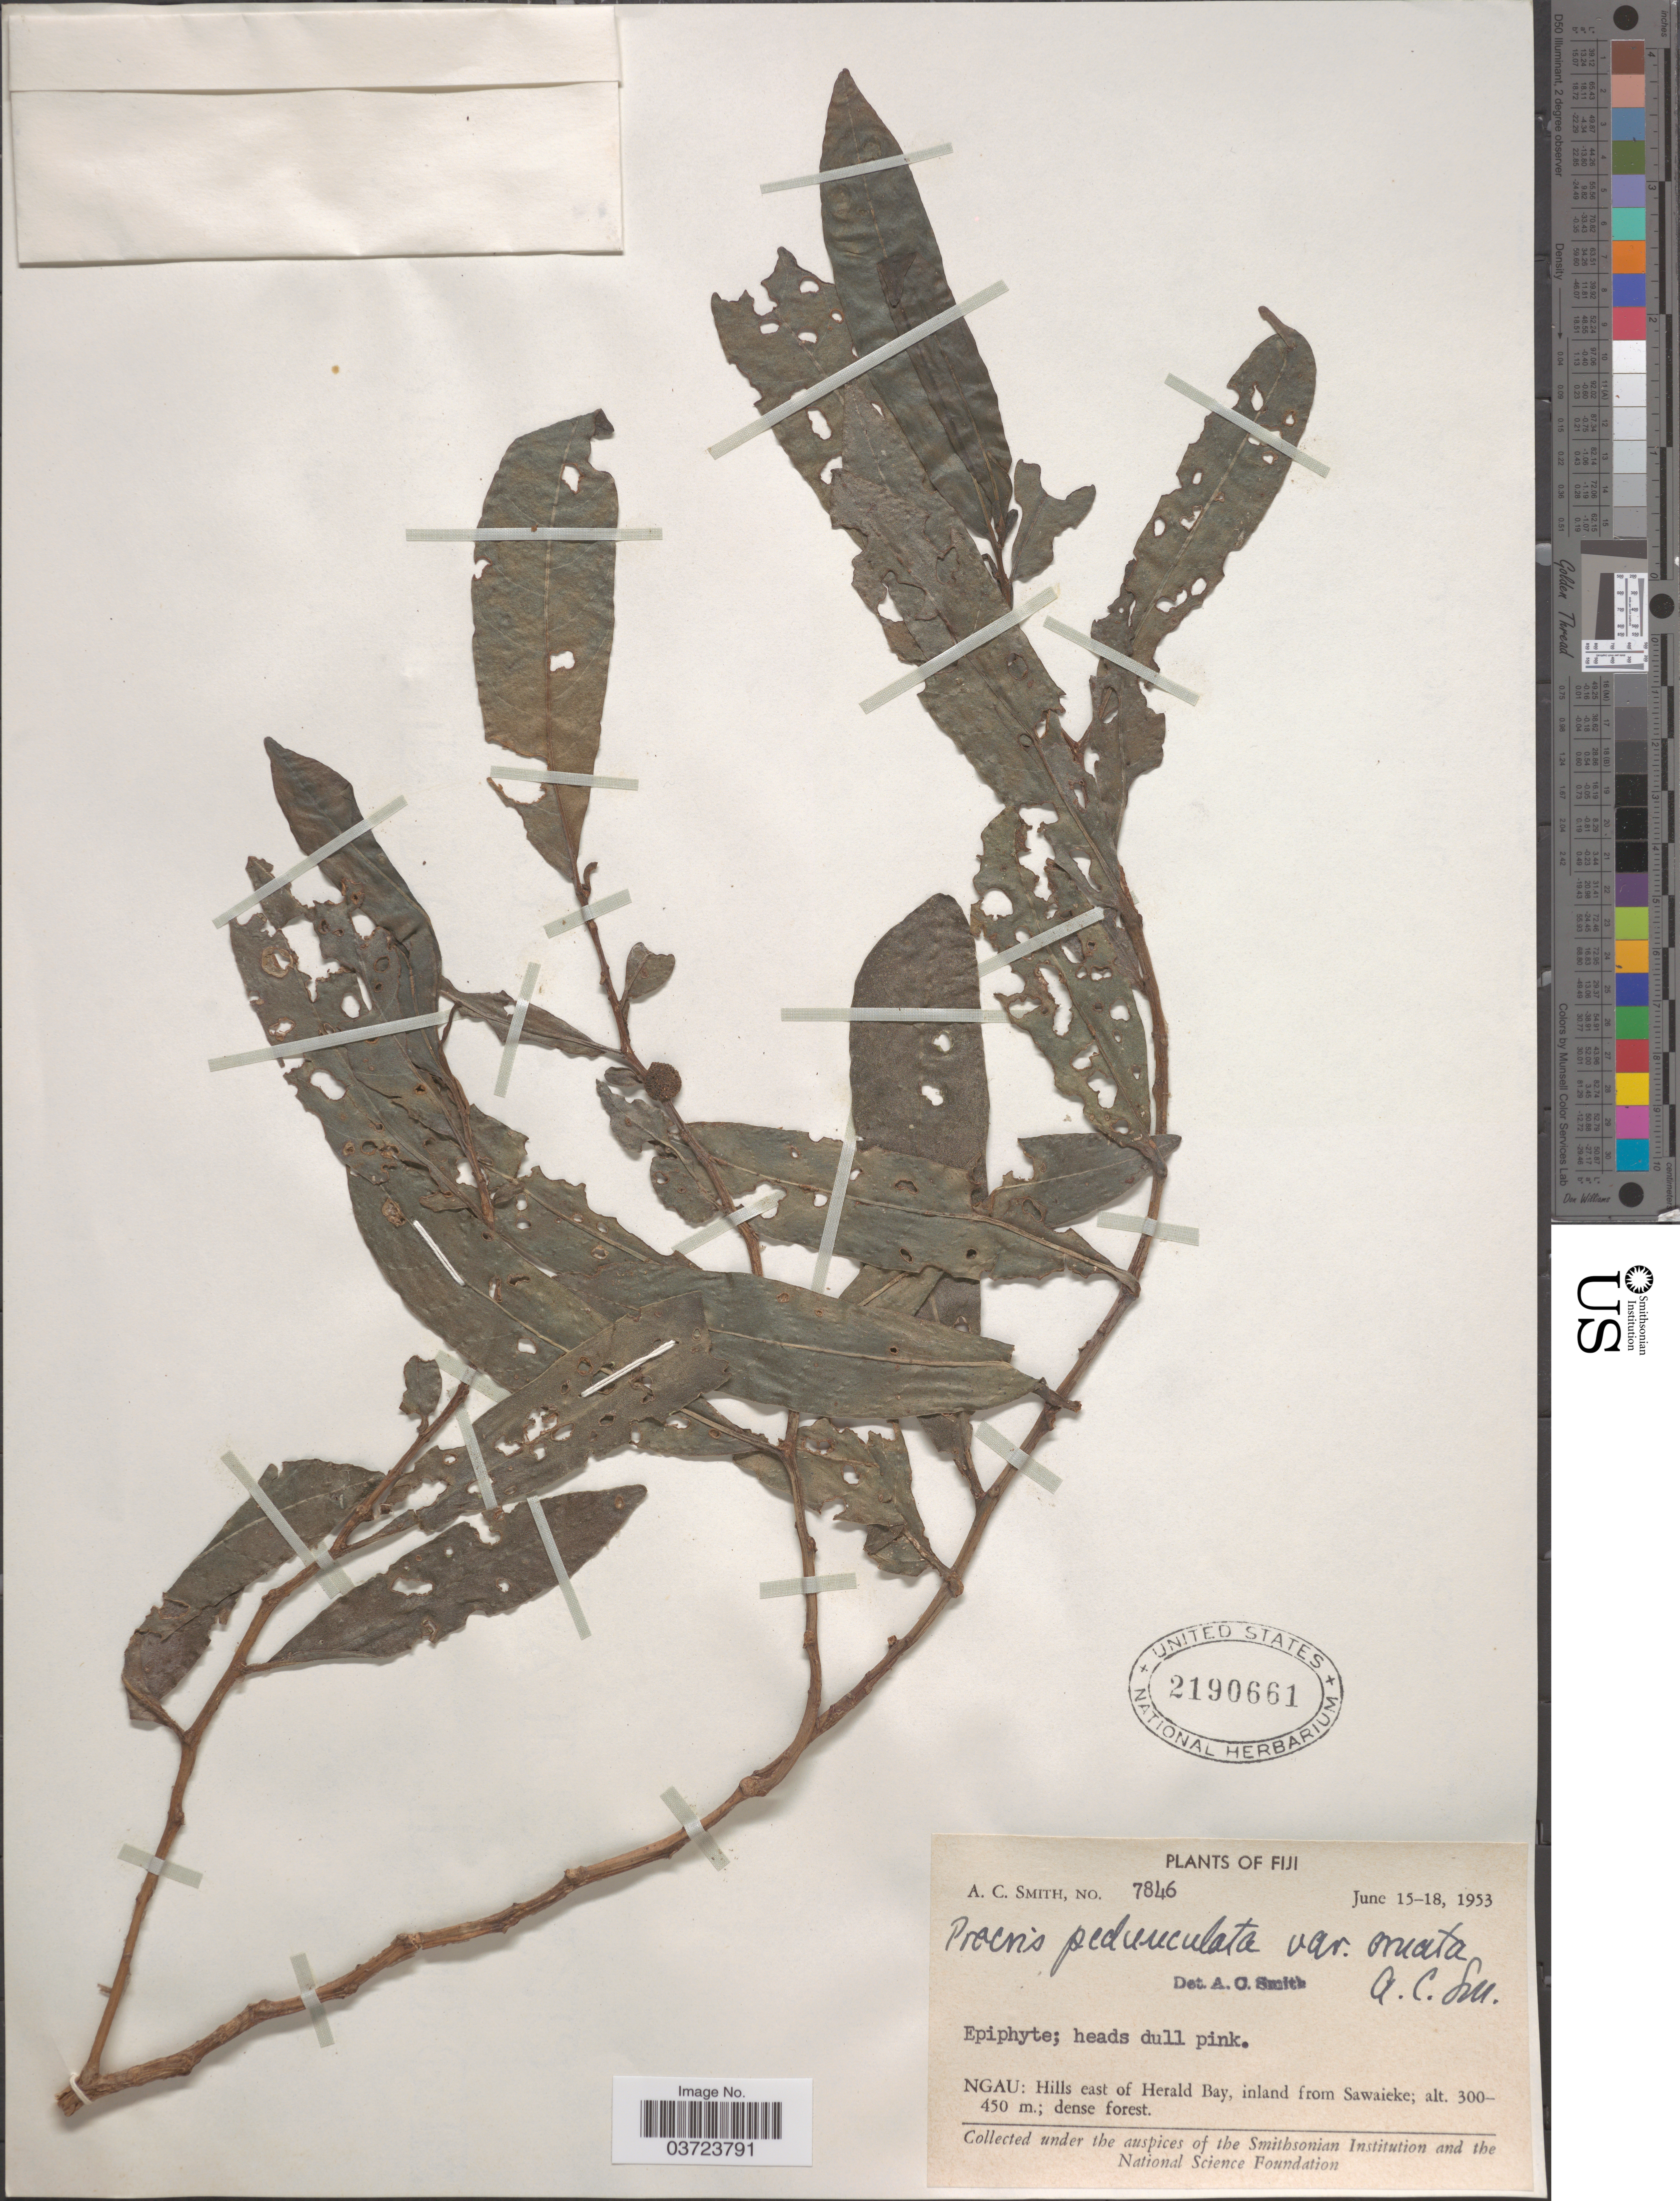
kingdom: Plantae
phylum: Tracheophyta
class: Magnoliopsida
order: Rosales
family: Urticaceae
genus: Procris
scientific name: Procris pedunculata var. ornata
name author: A.C. Sm.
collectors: A. C. Smith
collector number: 7846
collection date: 1953-06-15/1953-06-18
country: Fiji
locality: Ngau: Hills east of Herald Bay, inland from Sawaieke.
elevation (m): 300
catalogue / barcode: US 2190661